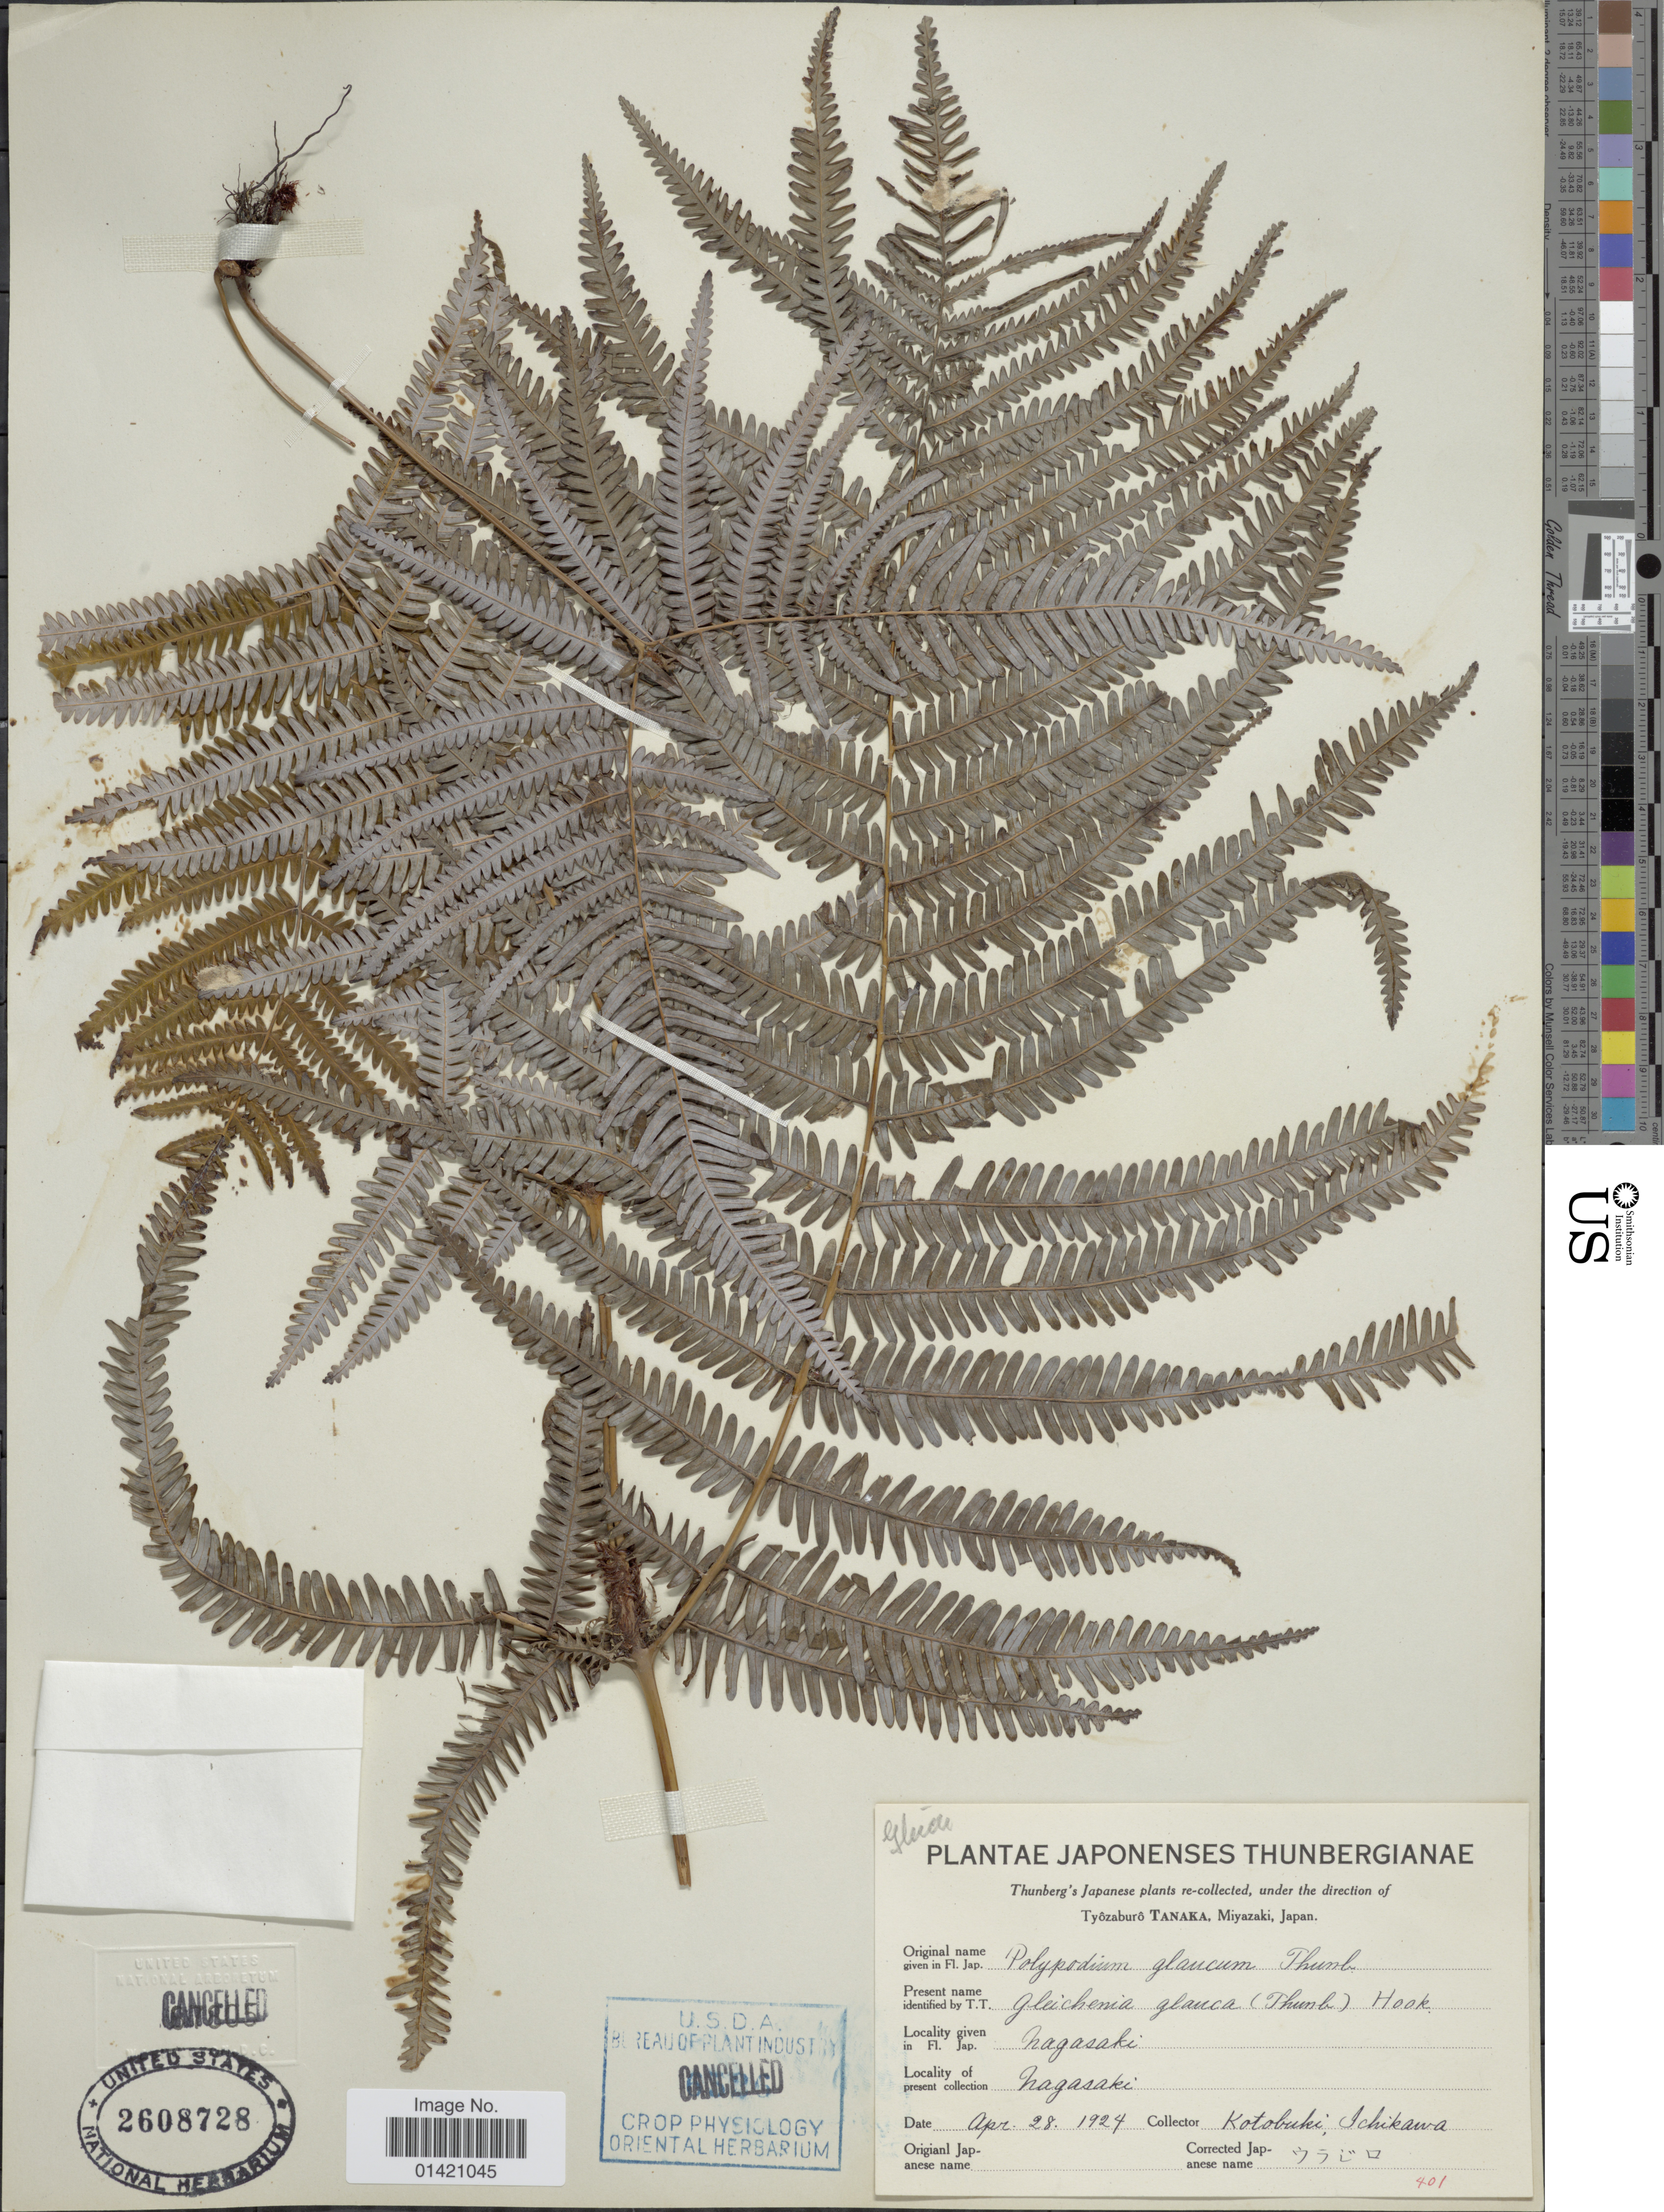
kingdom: Plantae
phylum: Tracheophyta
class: Polypodiopsida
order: Gleicheniales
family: Gleicheniaceae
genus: Diplopterygium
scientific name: Diplopterygium glaucum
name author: (Thunb. ex Houtt.) Nakai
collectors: K. Ichikawa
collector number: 401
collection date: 1924-04-28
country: Japan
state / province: Nagasaki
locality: Japonenses Thunbergianae.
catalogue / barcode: US 2608728